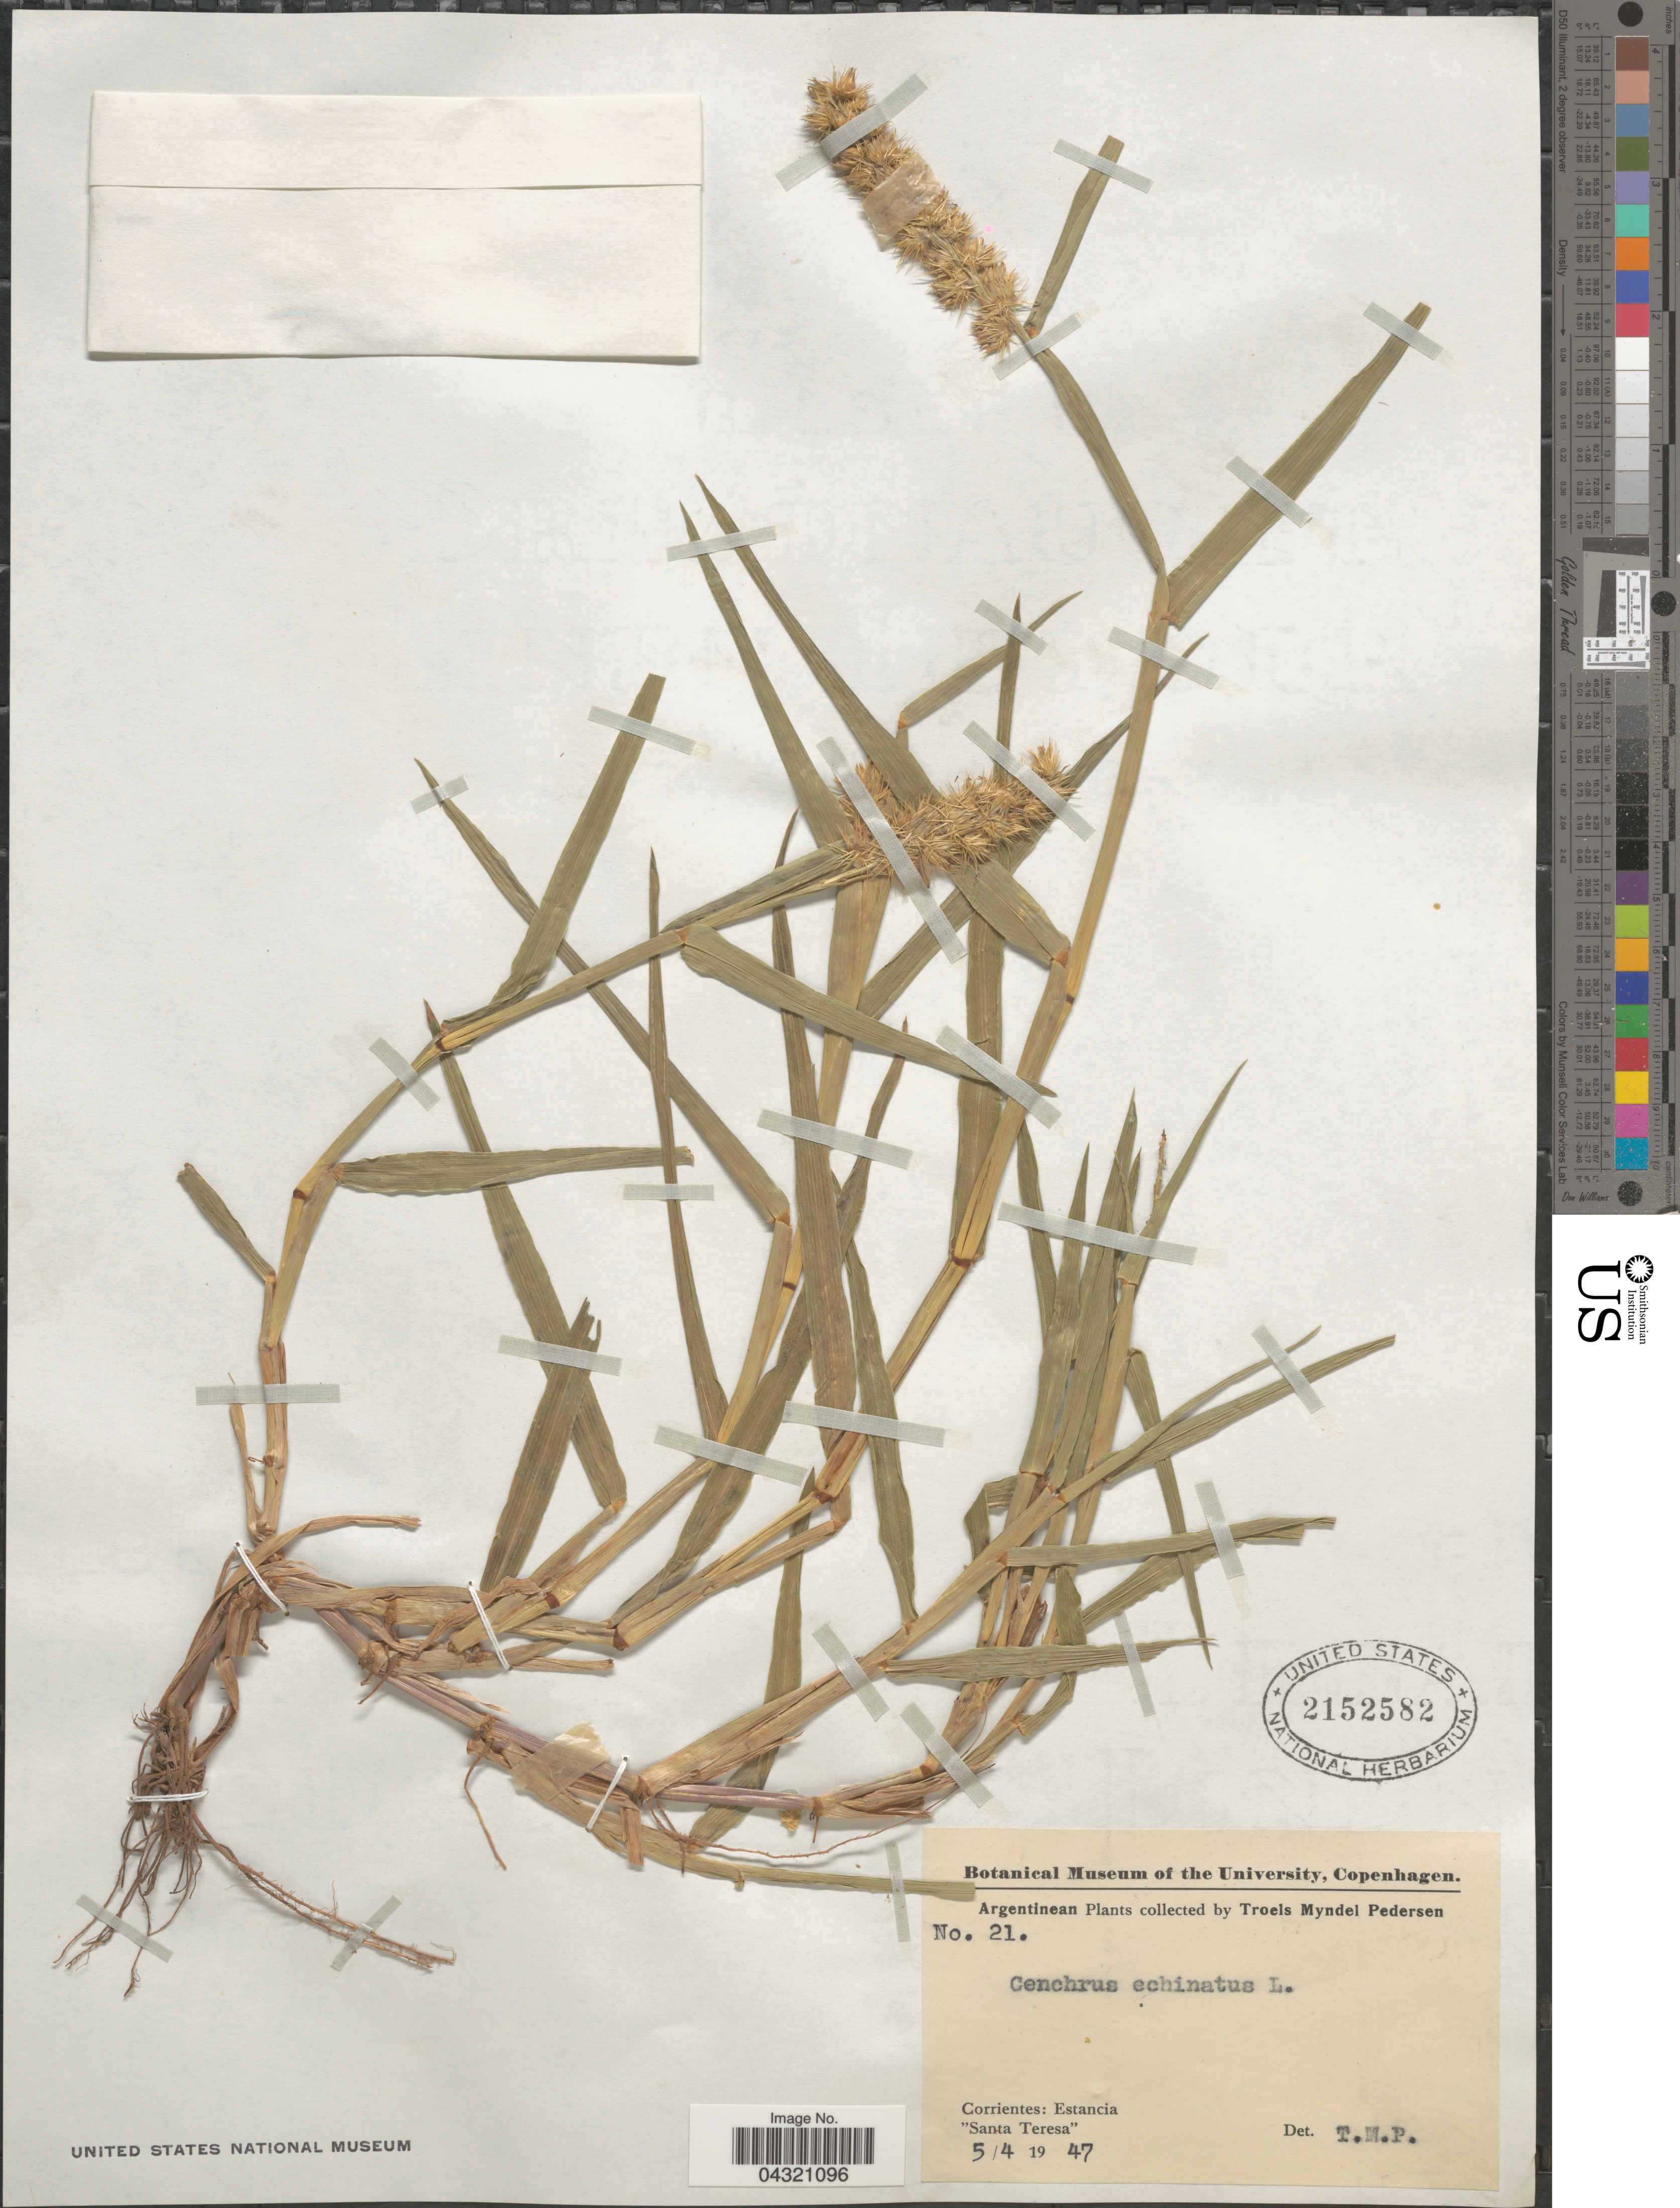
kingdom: Plantae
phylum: Tracheophyta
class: Liliopsida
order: Poales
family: Poaceae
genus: Cenchrus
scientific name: Cenchrus echinatus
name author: L.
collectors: T. Pederson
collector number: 21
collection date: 1947-04-05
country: Argentina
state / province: Corrientes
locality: Estancia "Santa Teresa".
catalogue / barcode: US 2152582